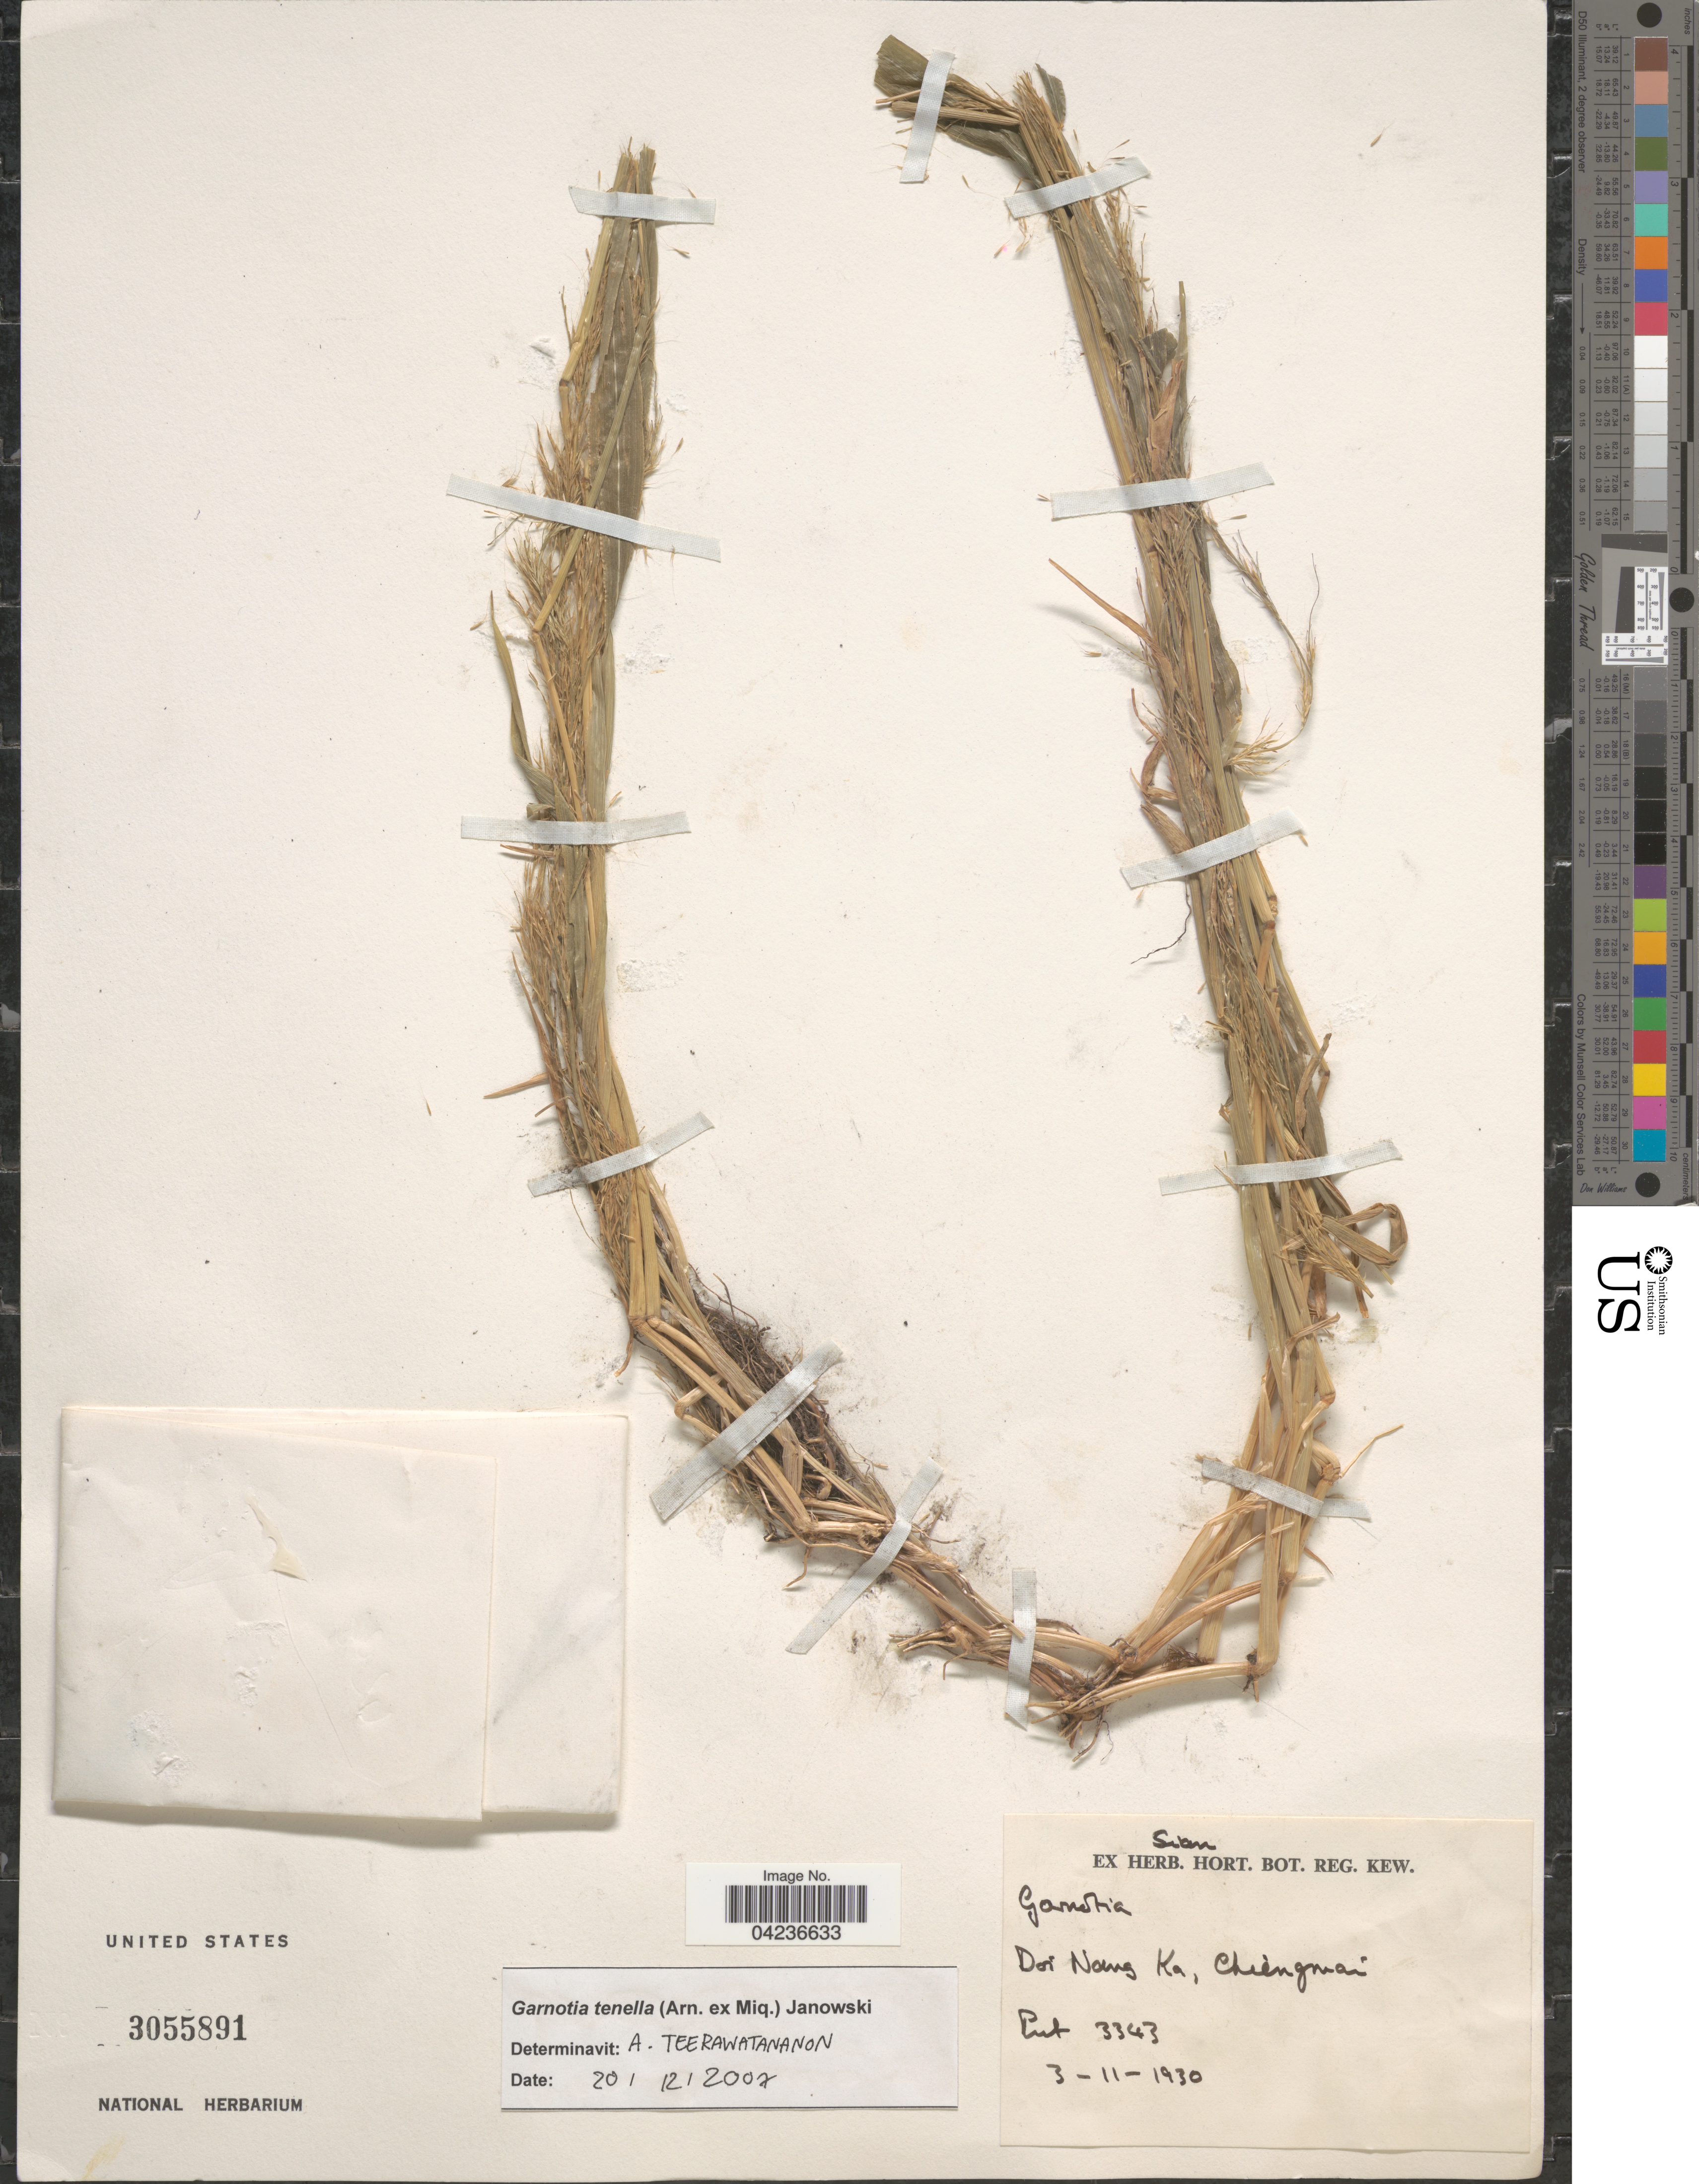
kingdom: Plantae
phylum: Tracheophyta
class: Liliopsida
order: Poales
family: Poaceae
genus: Garnotia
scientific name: Garnotia tenella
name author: (Arn. ex Miq.) Miq.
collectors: -. Put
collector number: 3343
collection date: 1930-11-03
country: Thailand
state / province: Chiang Mai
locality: Doi Nang Ka, Chiengmai. Siam.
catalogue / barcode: US 3055891